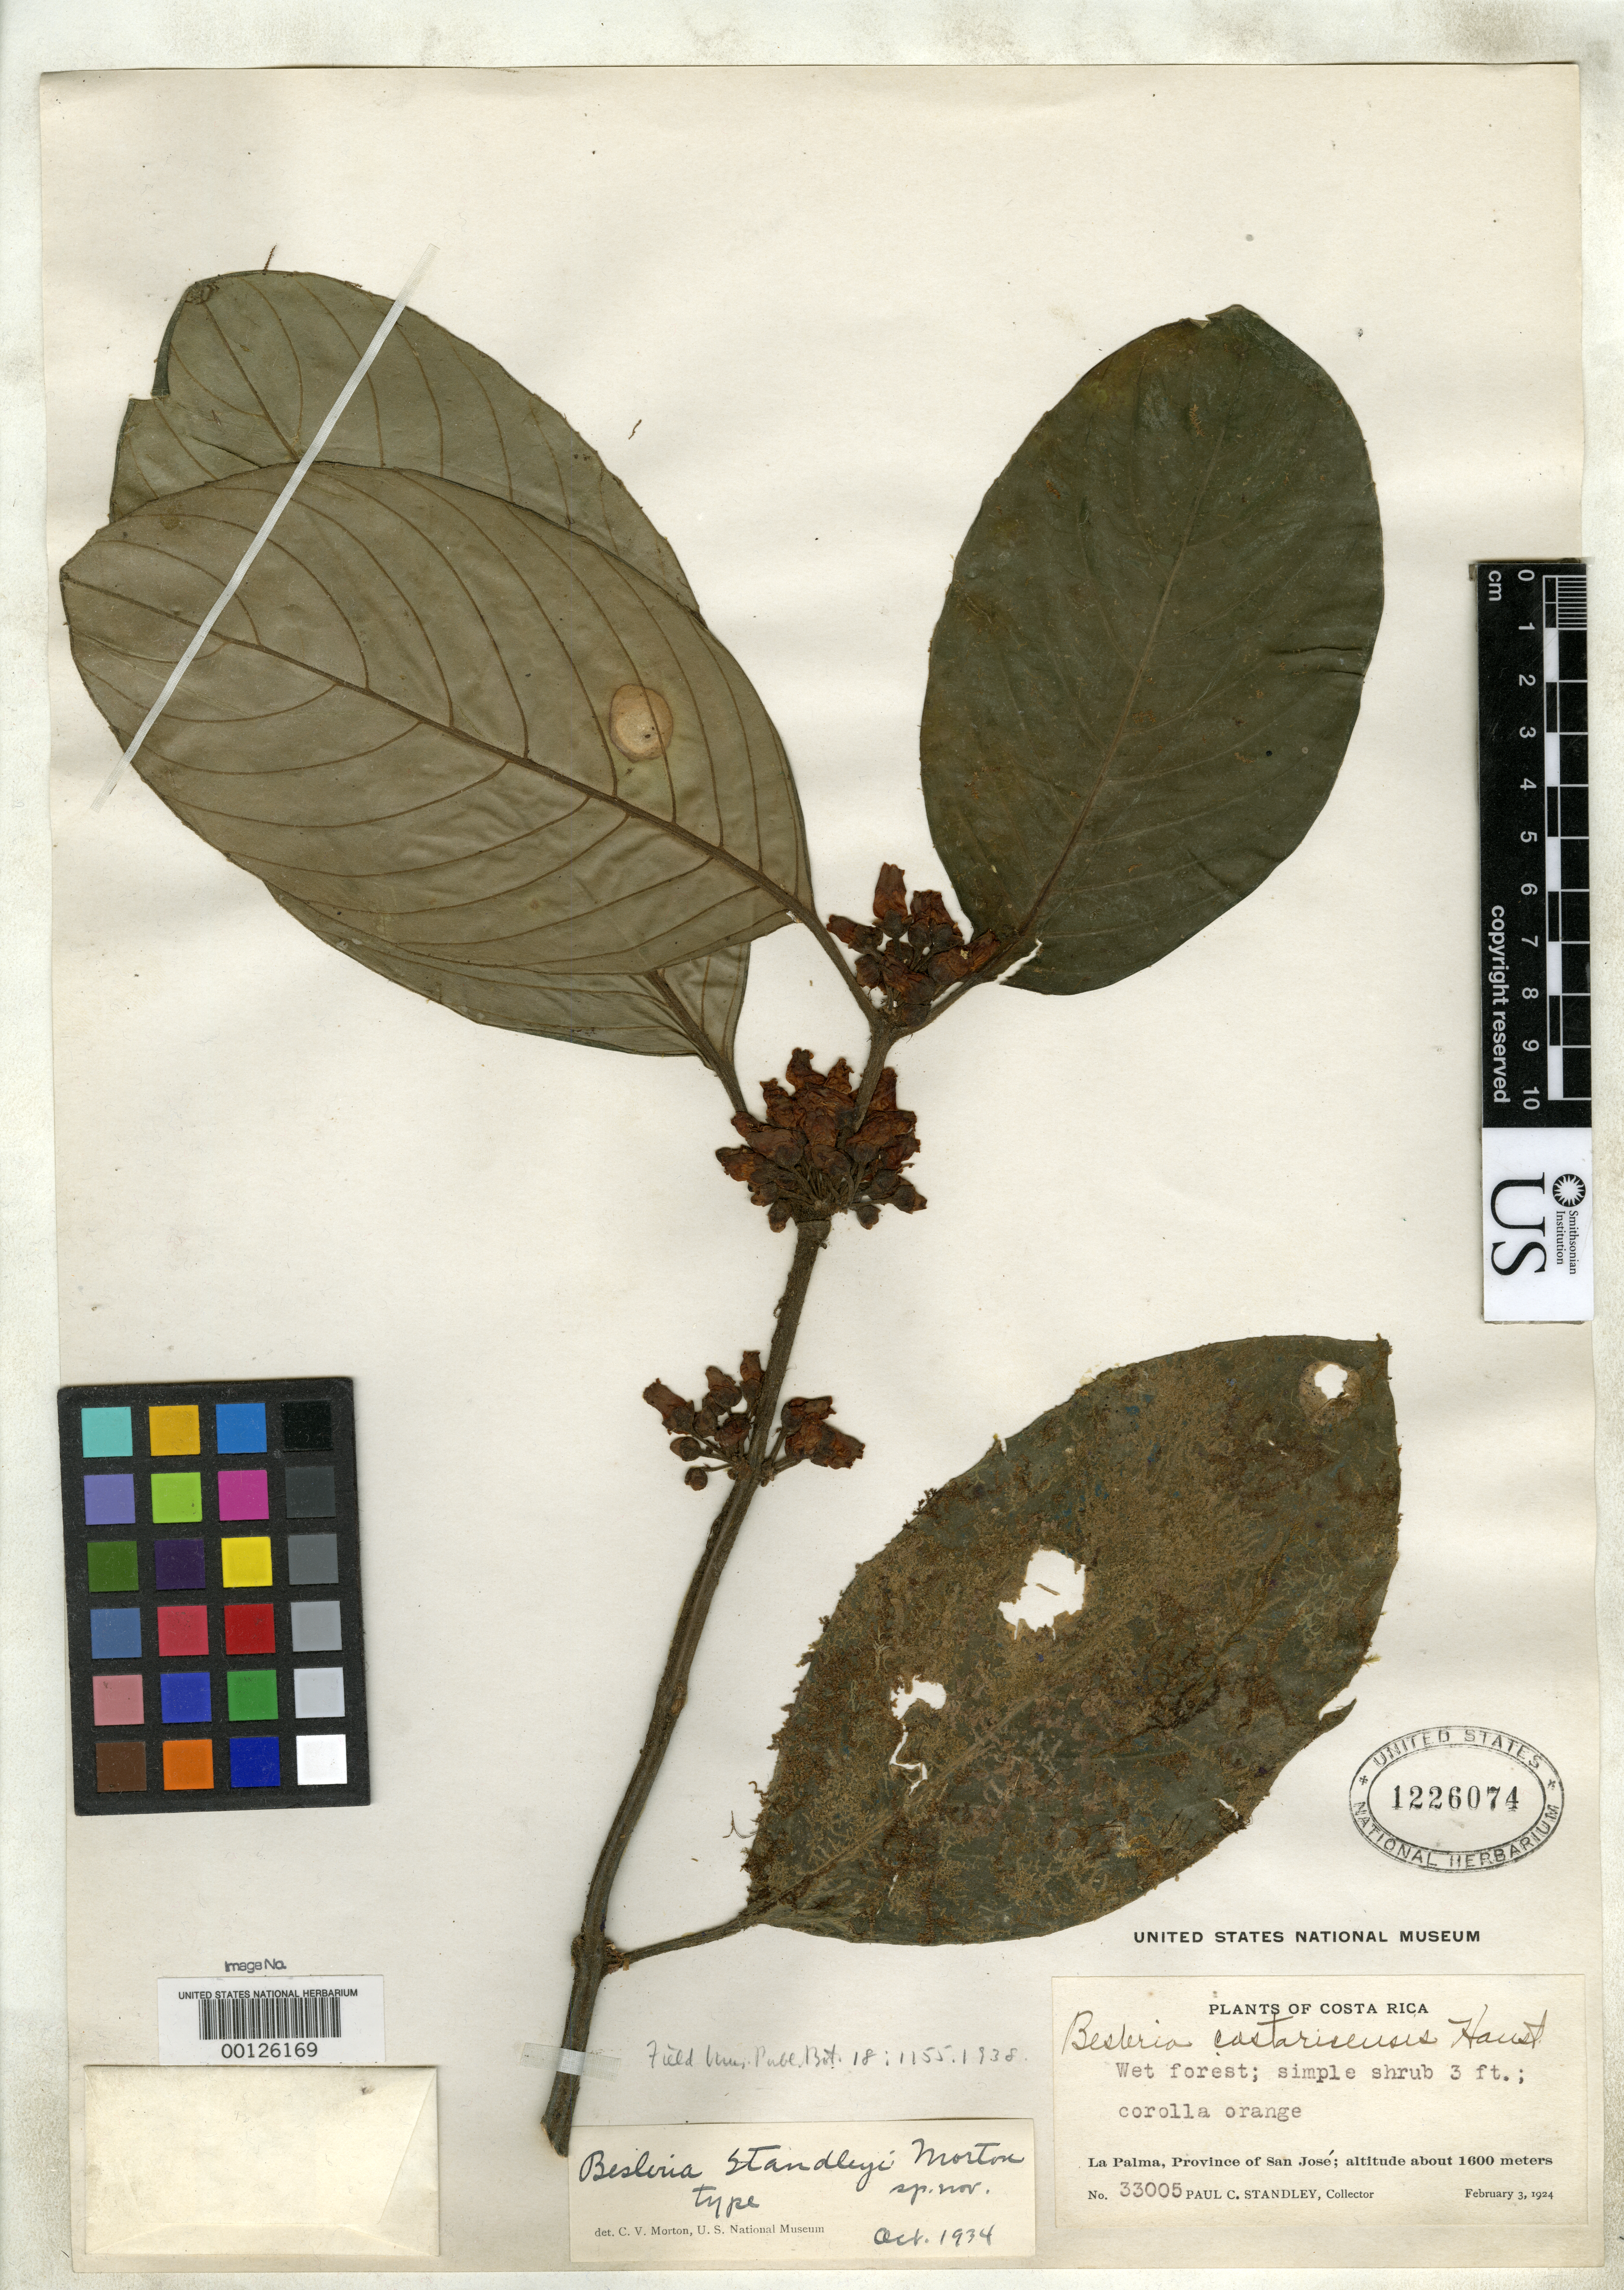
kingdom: Plantae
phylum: Tracheophyta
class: Magnoliopsida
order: Lamiales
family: Gesneriaceae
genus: Besleria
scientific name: Besleria standleyi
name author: C.V. Morton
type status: Holotype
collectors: P. C. Standley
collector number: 33005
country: Costa Rica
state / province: San José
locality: La Palma.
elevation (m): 1600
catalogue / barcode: US 1226074